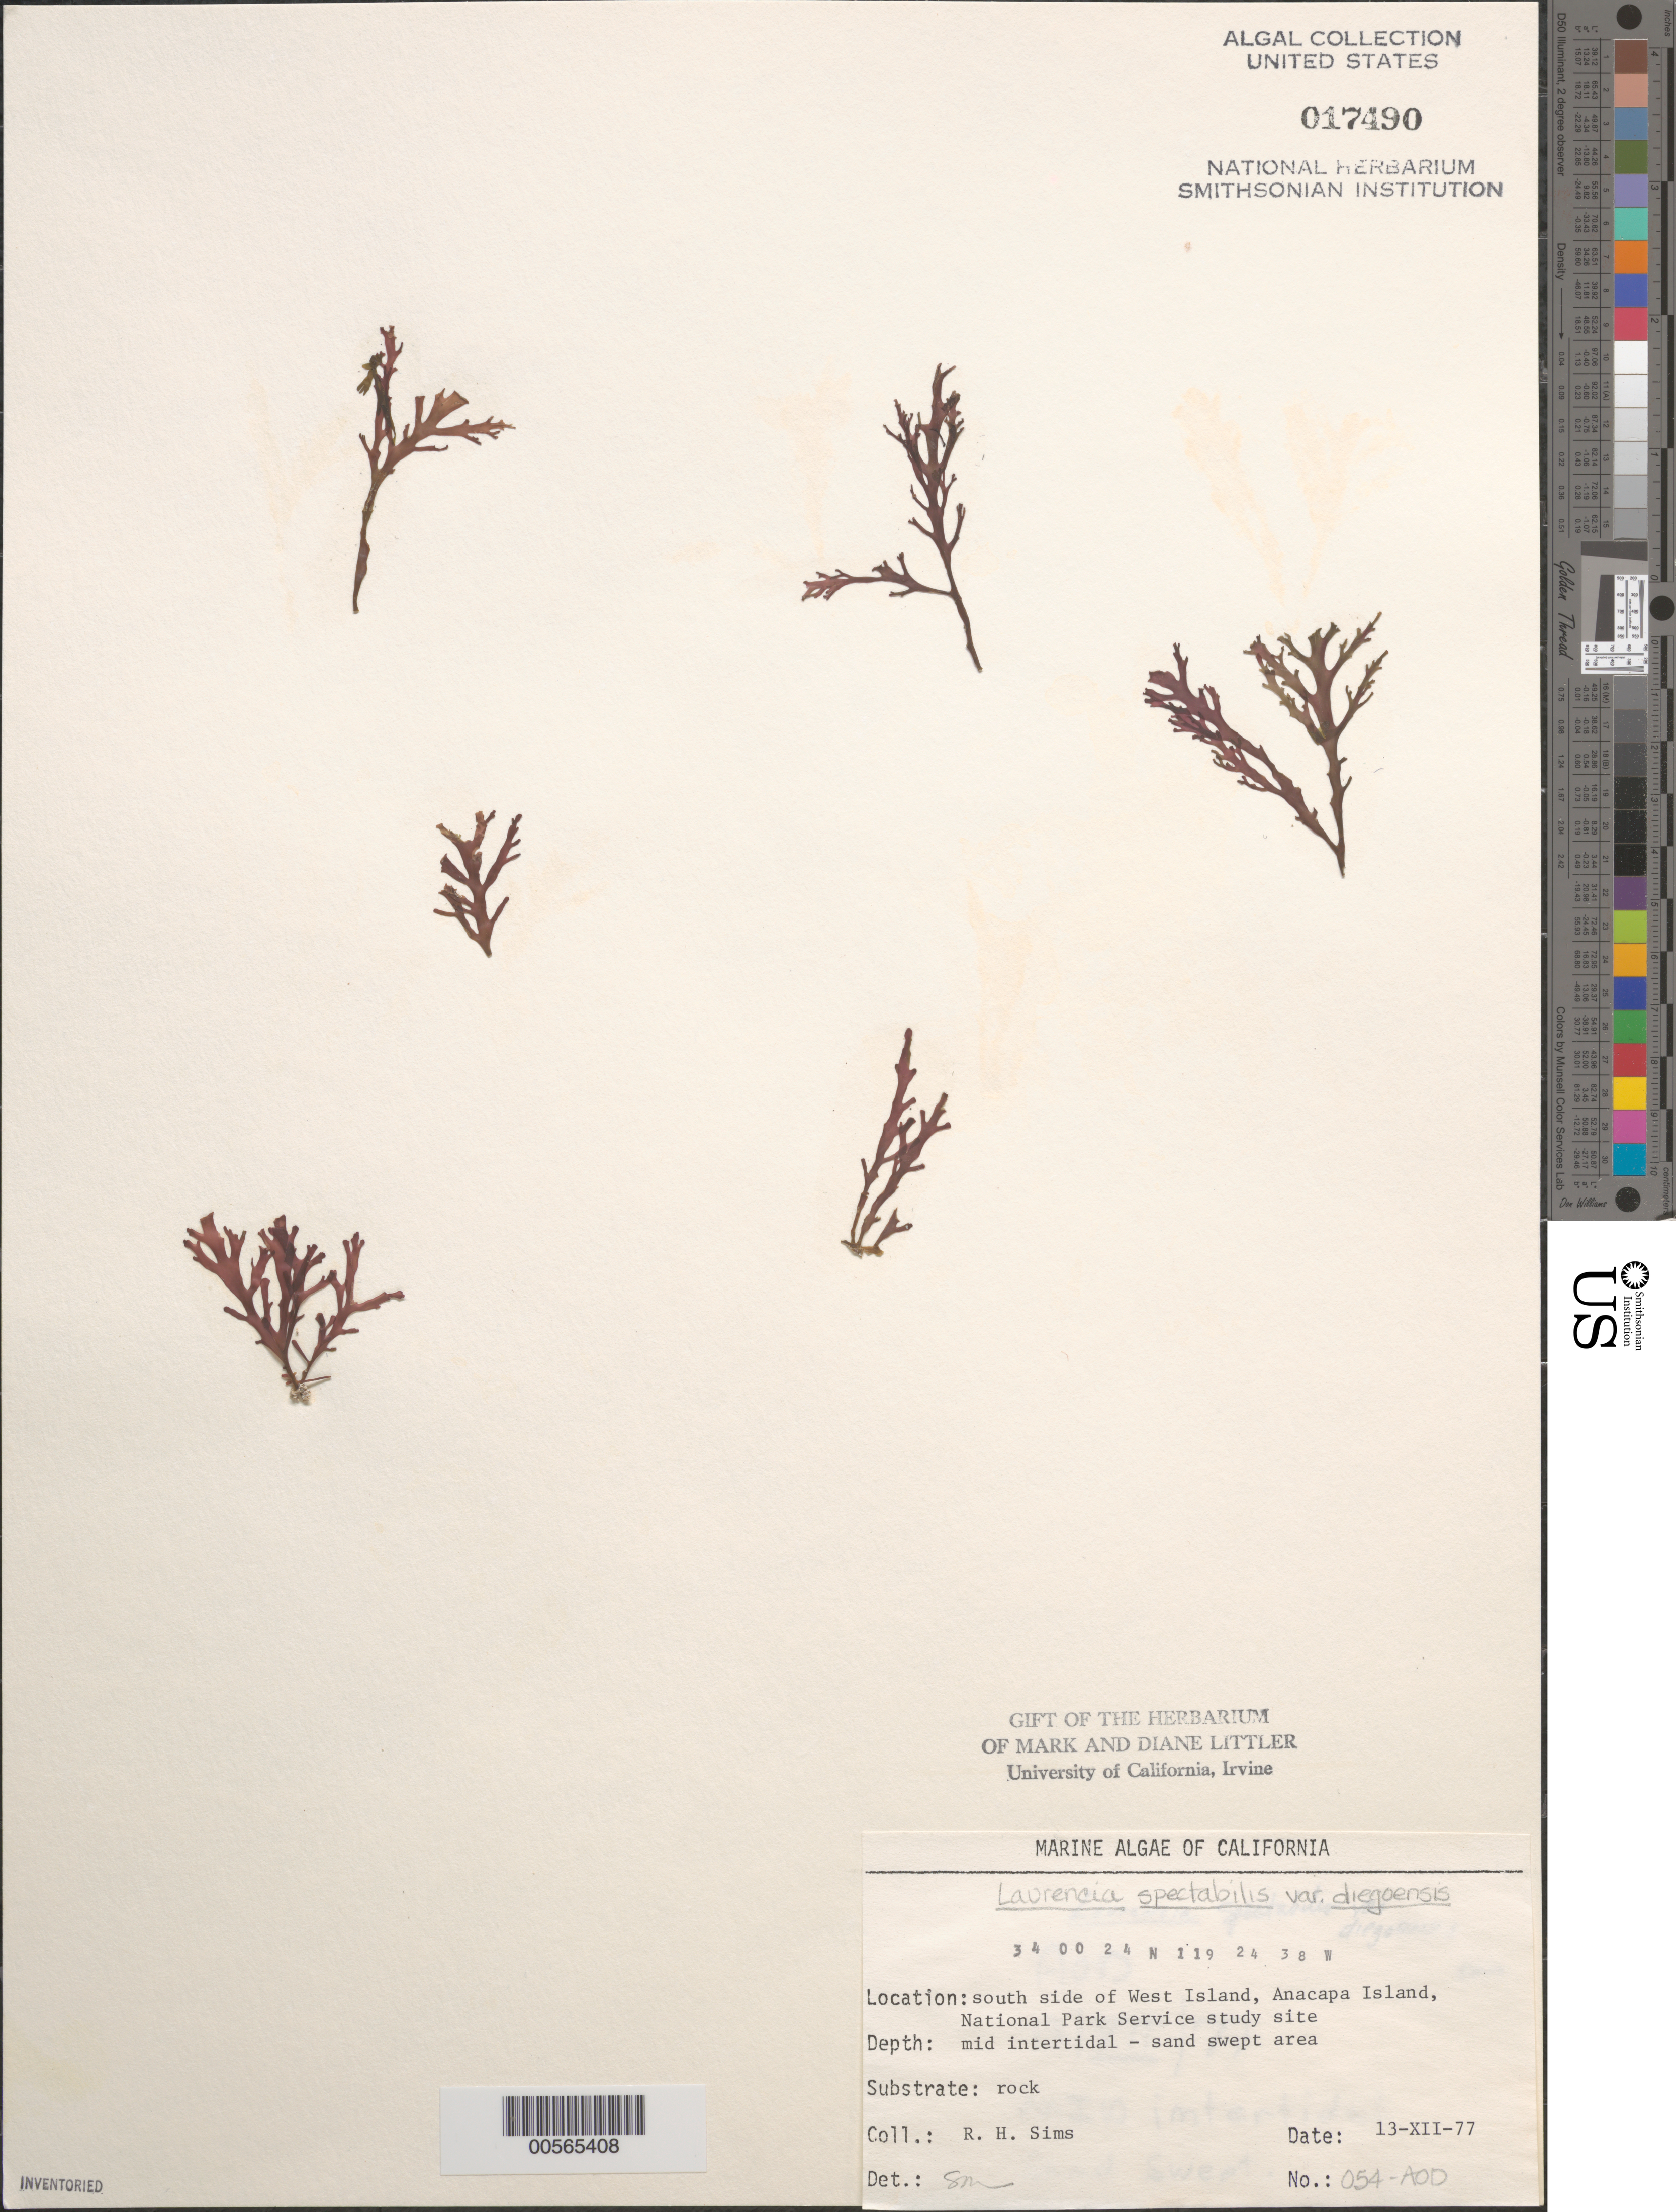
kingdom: Plantae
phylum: Rhodophyta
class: Florideophyceae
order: Ceramiales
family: Rhodomelaceae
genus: Osmundea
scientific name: Osmundea spectabilis var. diegoensis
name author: (E.Y. Dawson) K.W. Nam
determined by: Algae name updating Project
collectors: R. H. Sims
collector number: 054-AOD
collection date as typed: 13 Dec 1977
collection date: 1977-12-13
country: United States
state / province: California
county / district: Ventura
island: Anacapa Island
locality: South side of west island [National Park Service site]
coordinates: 34 00'24"N, 119 24'38"W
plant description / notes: BLM-SOCALBIGHT Rocky Intertidal Survey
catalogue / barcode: US 17490